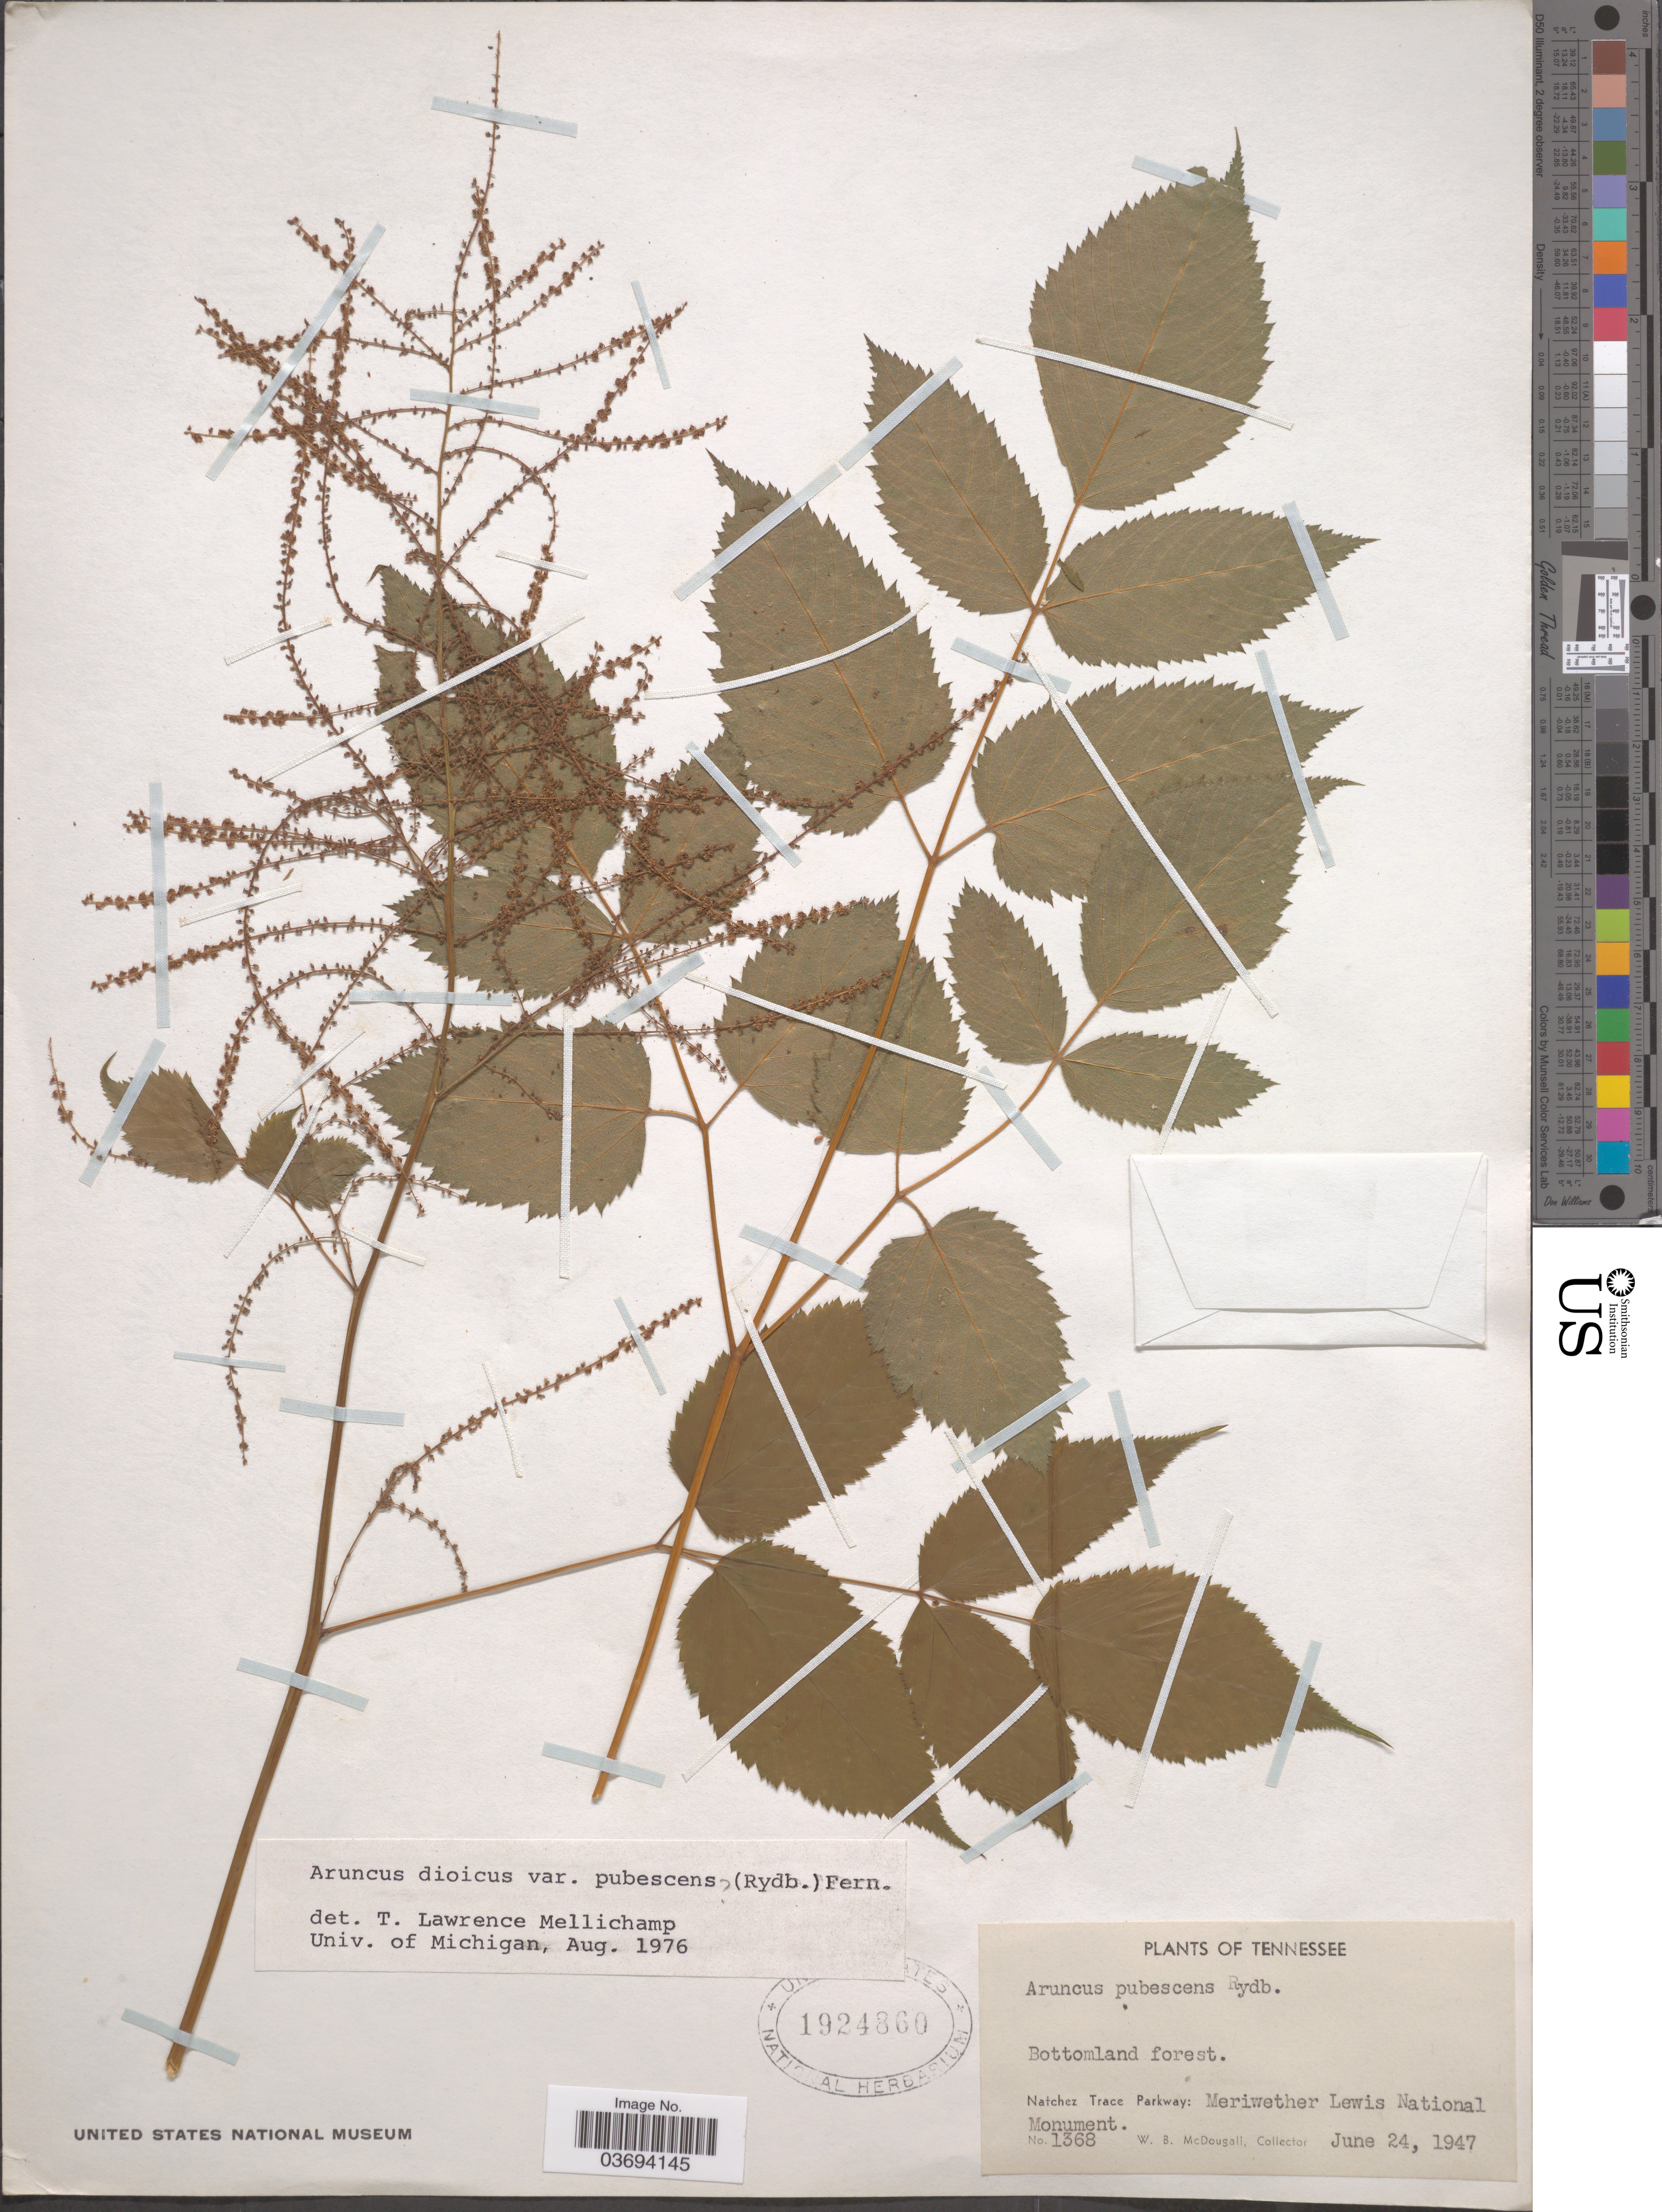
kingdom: Plantae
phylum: Tracheophyta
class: Magnoliopsida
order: Rosales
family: Rosaceae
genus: Aruncus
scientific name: Aruncus dioicus var. pubescens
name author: (Rydb.) Fernald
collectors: W. B. McDougall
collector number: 1368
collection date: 1947-06-24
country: United States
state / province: Tennessee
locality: Bottomland forest. Natchez Trace Parkway: Meriwether Lewis National Monument.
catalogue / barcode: US 1924860